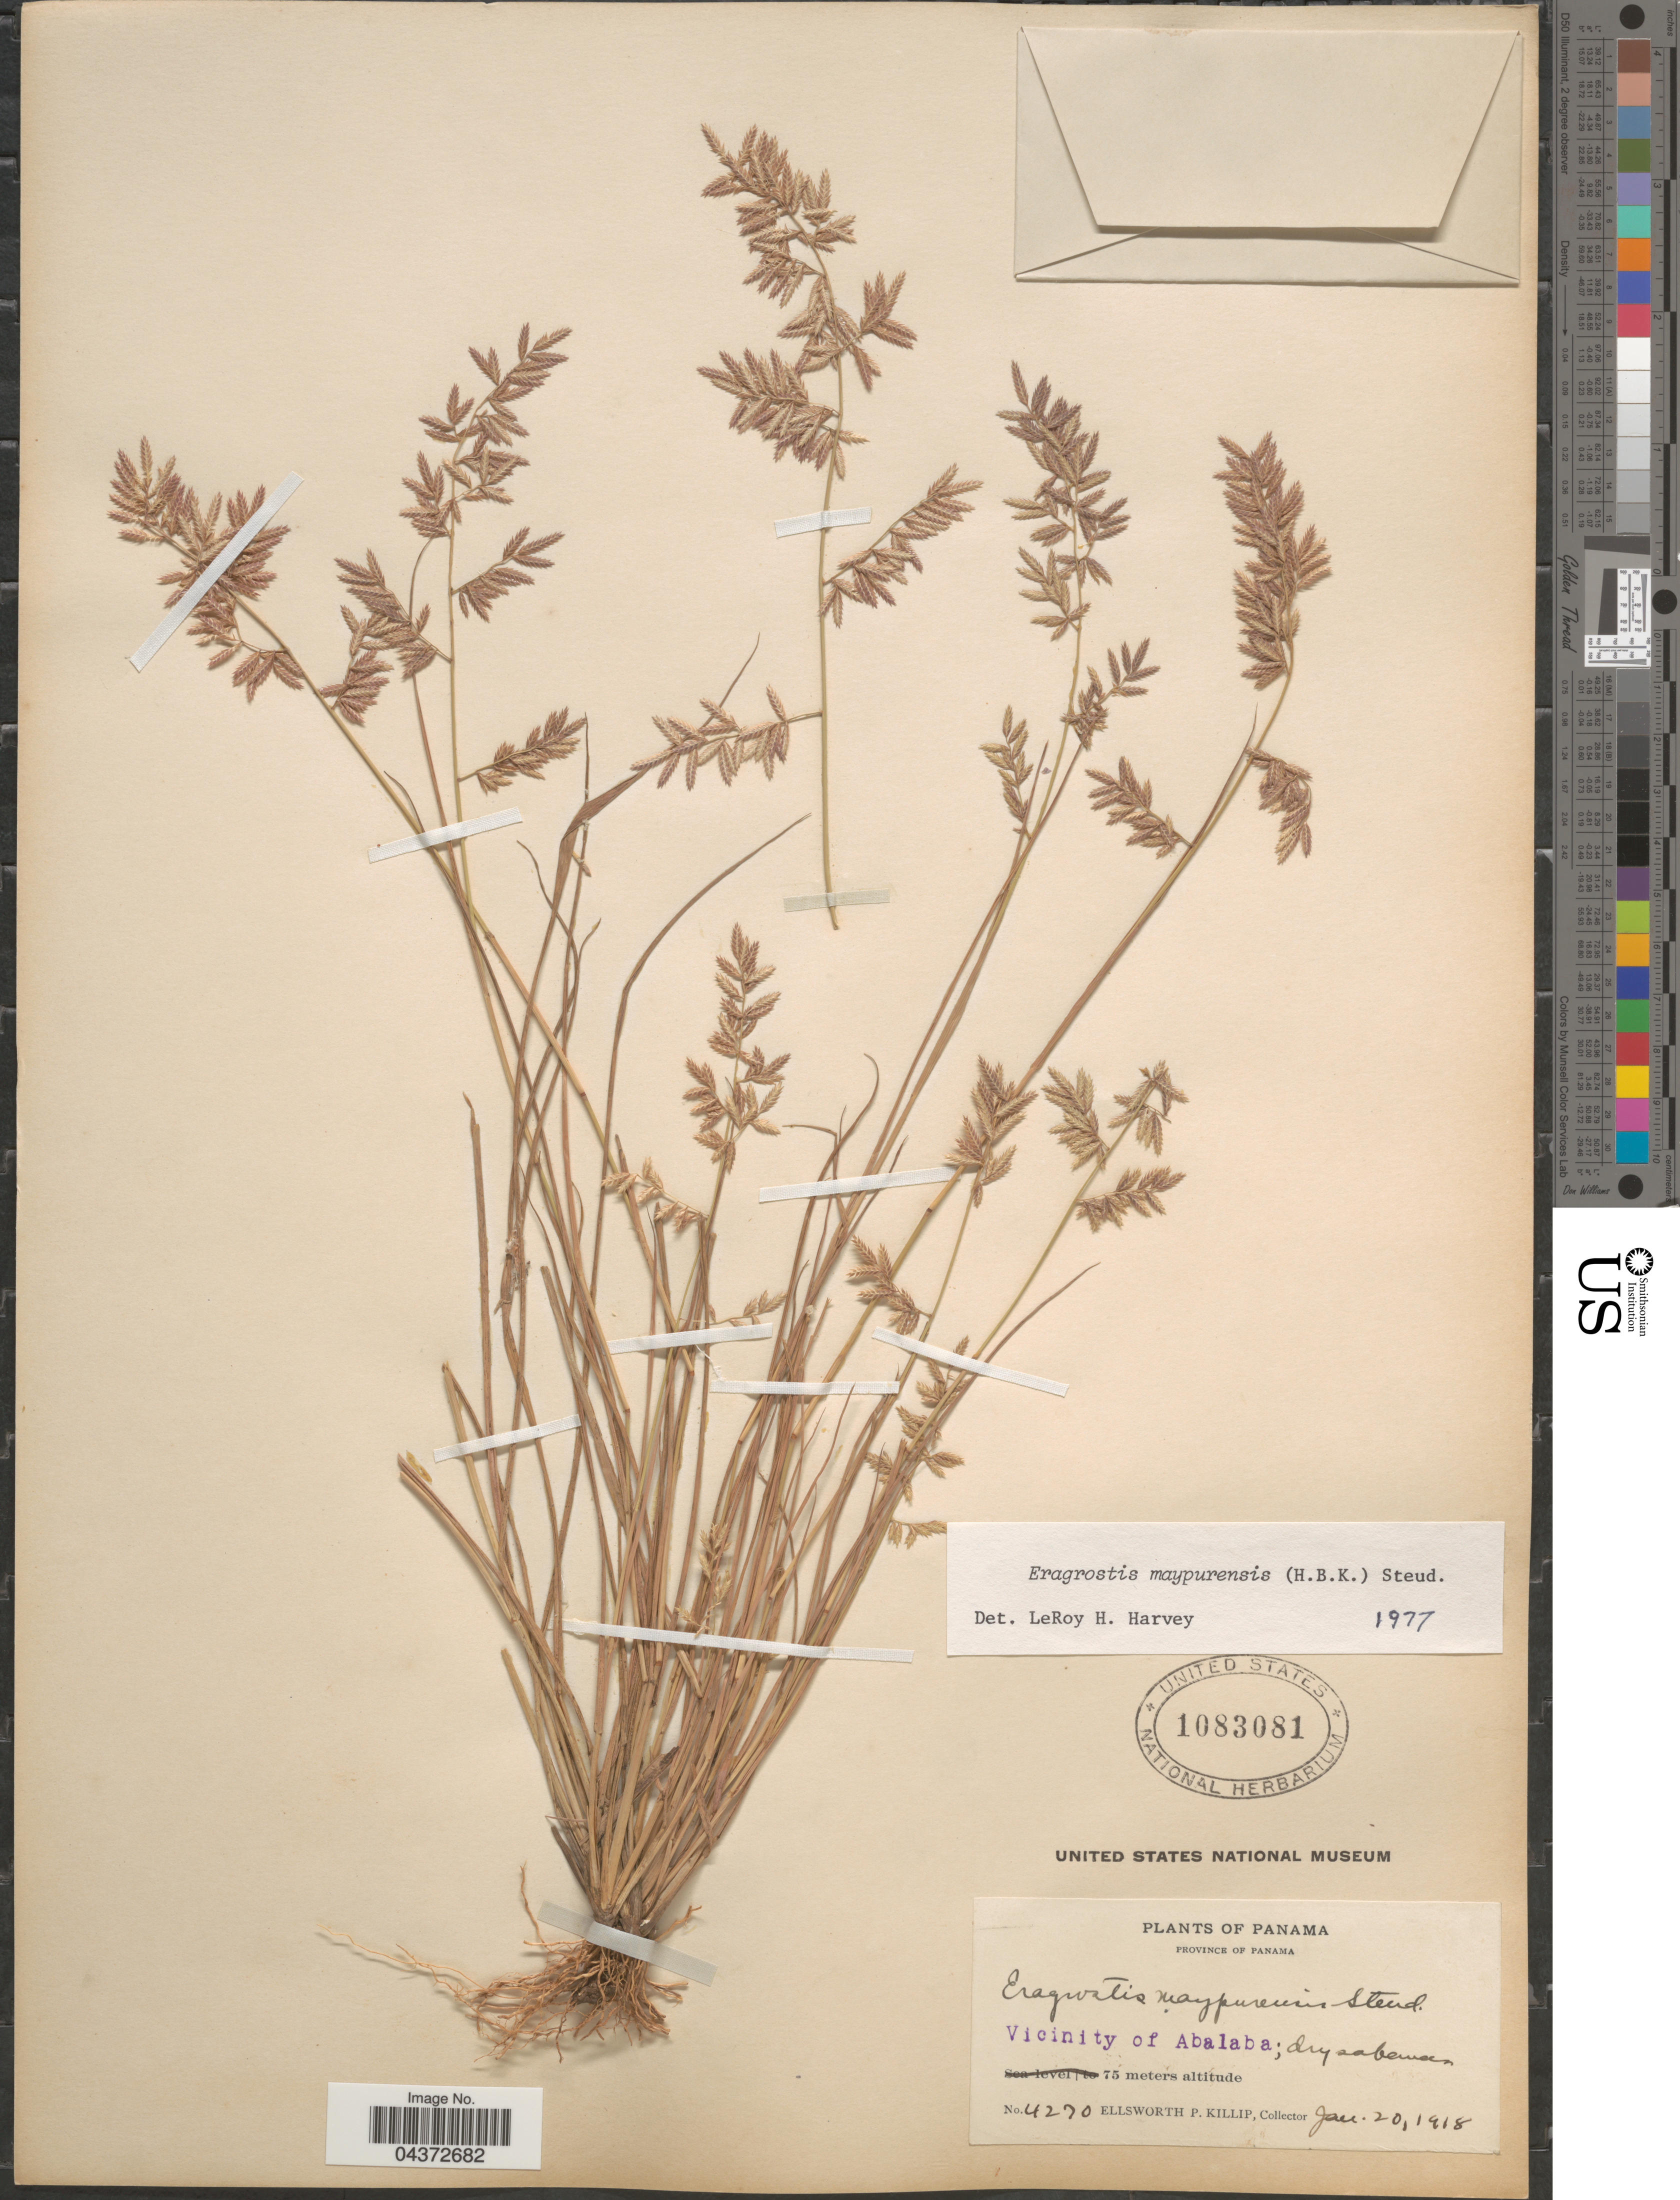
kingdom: Plantae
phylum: Tracheophyta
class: Liliopsida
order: Poales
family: Poaceae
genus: Eragrostis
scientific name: Eragrostis maypurensis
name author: (Kunth) Steud.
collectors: E. P. Killip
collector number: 4270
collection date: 1918-01-20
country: Panama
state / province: Panamá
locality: Vicinity of Abalaba.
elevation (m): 75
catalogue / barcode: US 1083081